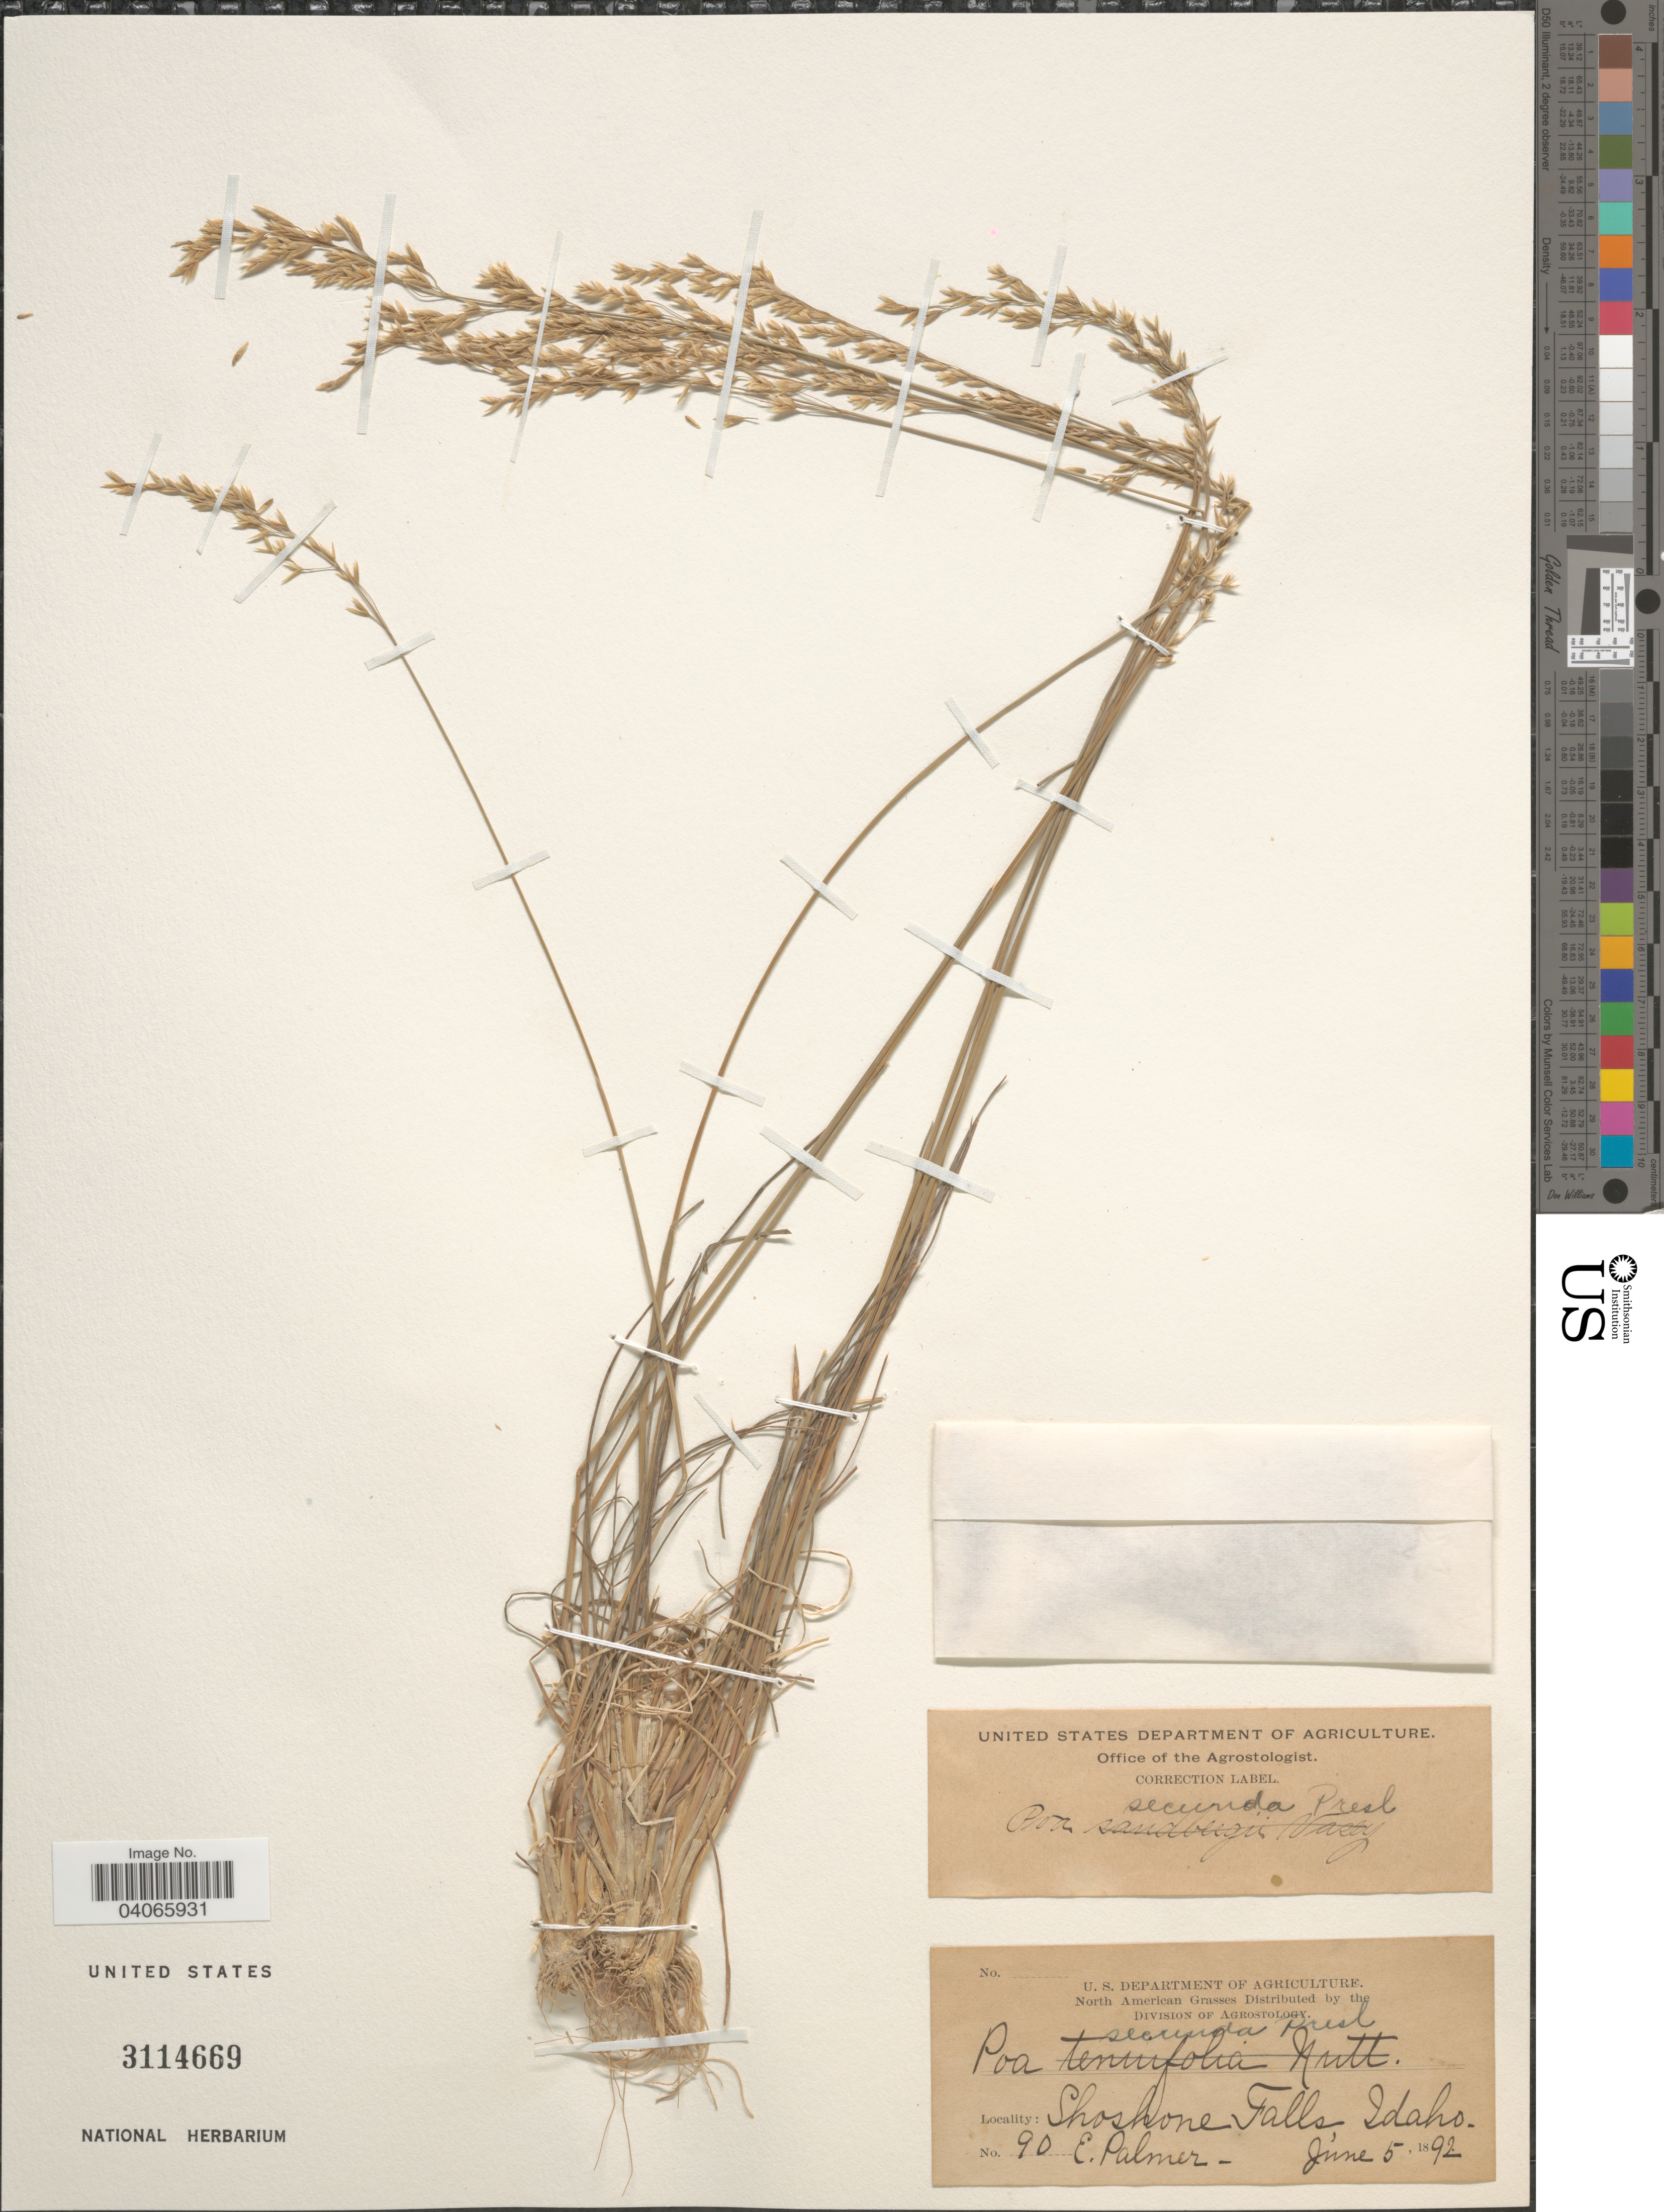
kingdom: Plantae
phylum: Tracheophyta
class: Liliopsida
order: Poales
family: Poaceae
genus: Poa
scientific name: Poa secunda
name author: J. Presl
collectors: E. Palmer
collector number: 90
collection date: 1892-06-05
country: United States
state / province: Idaho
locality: Shoshone Falls.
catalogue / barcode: US 3114669